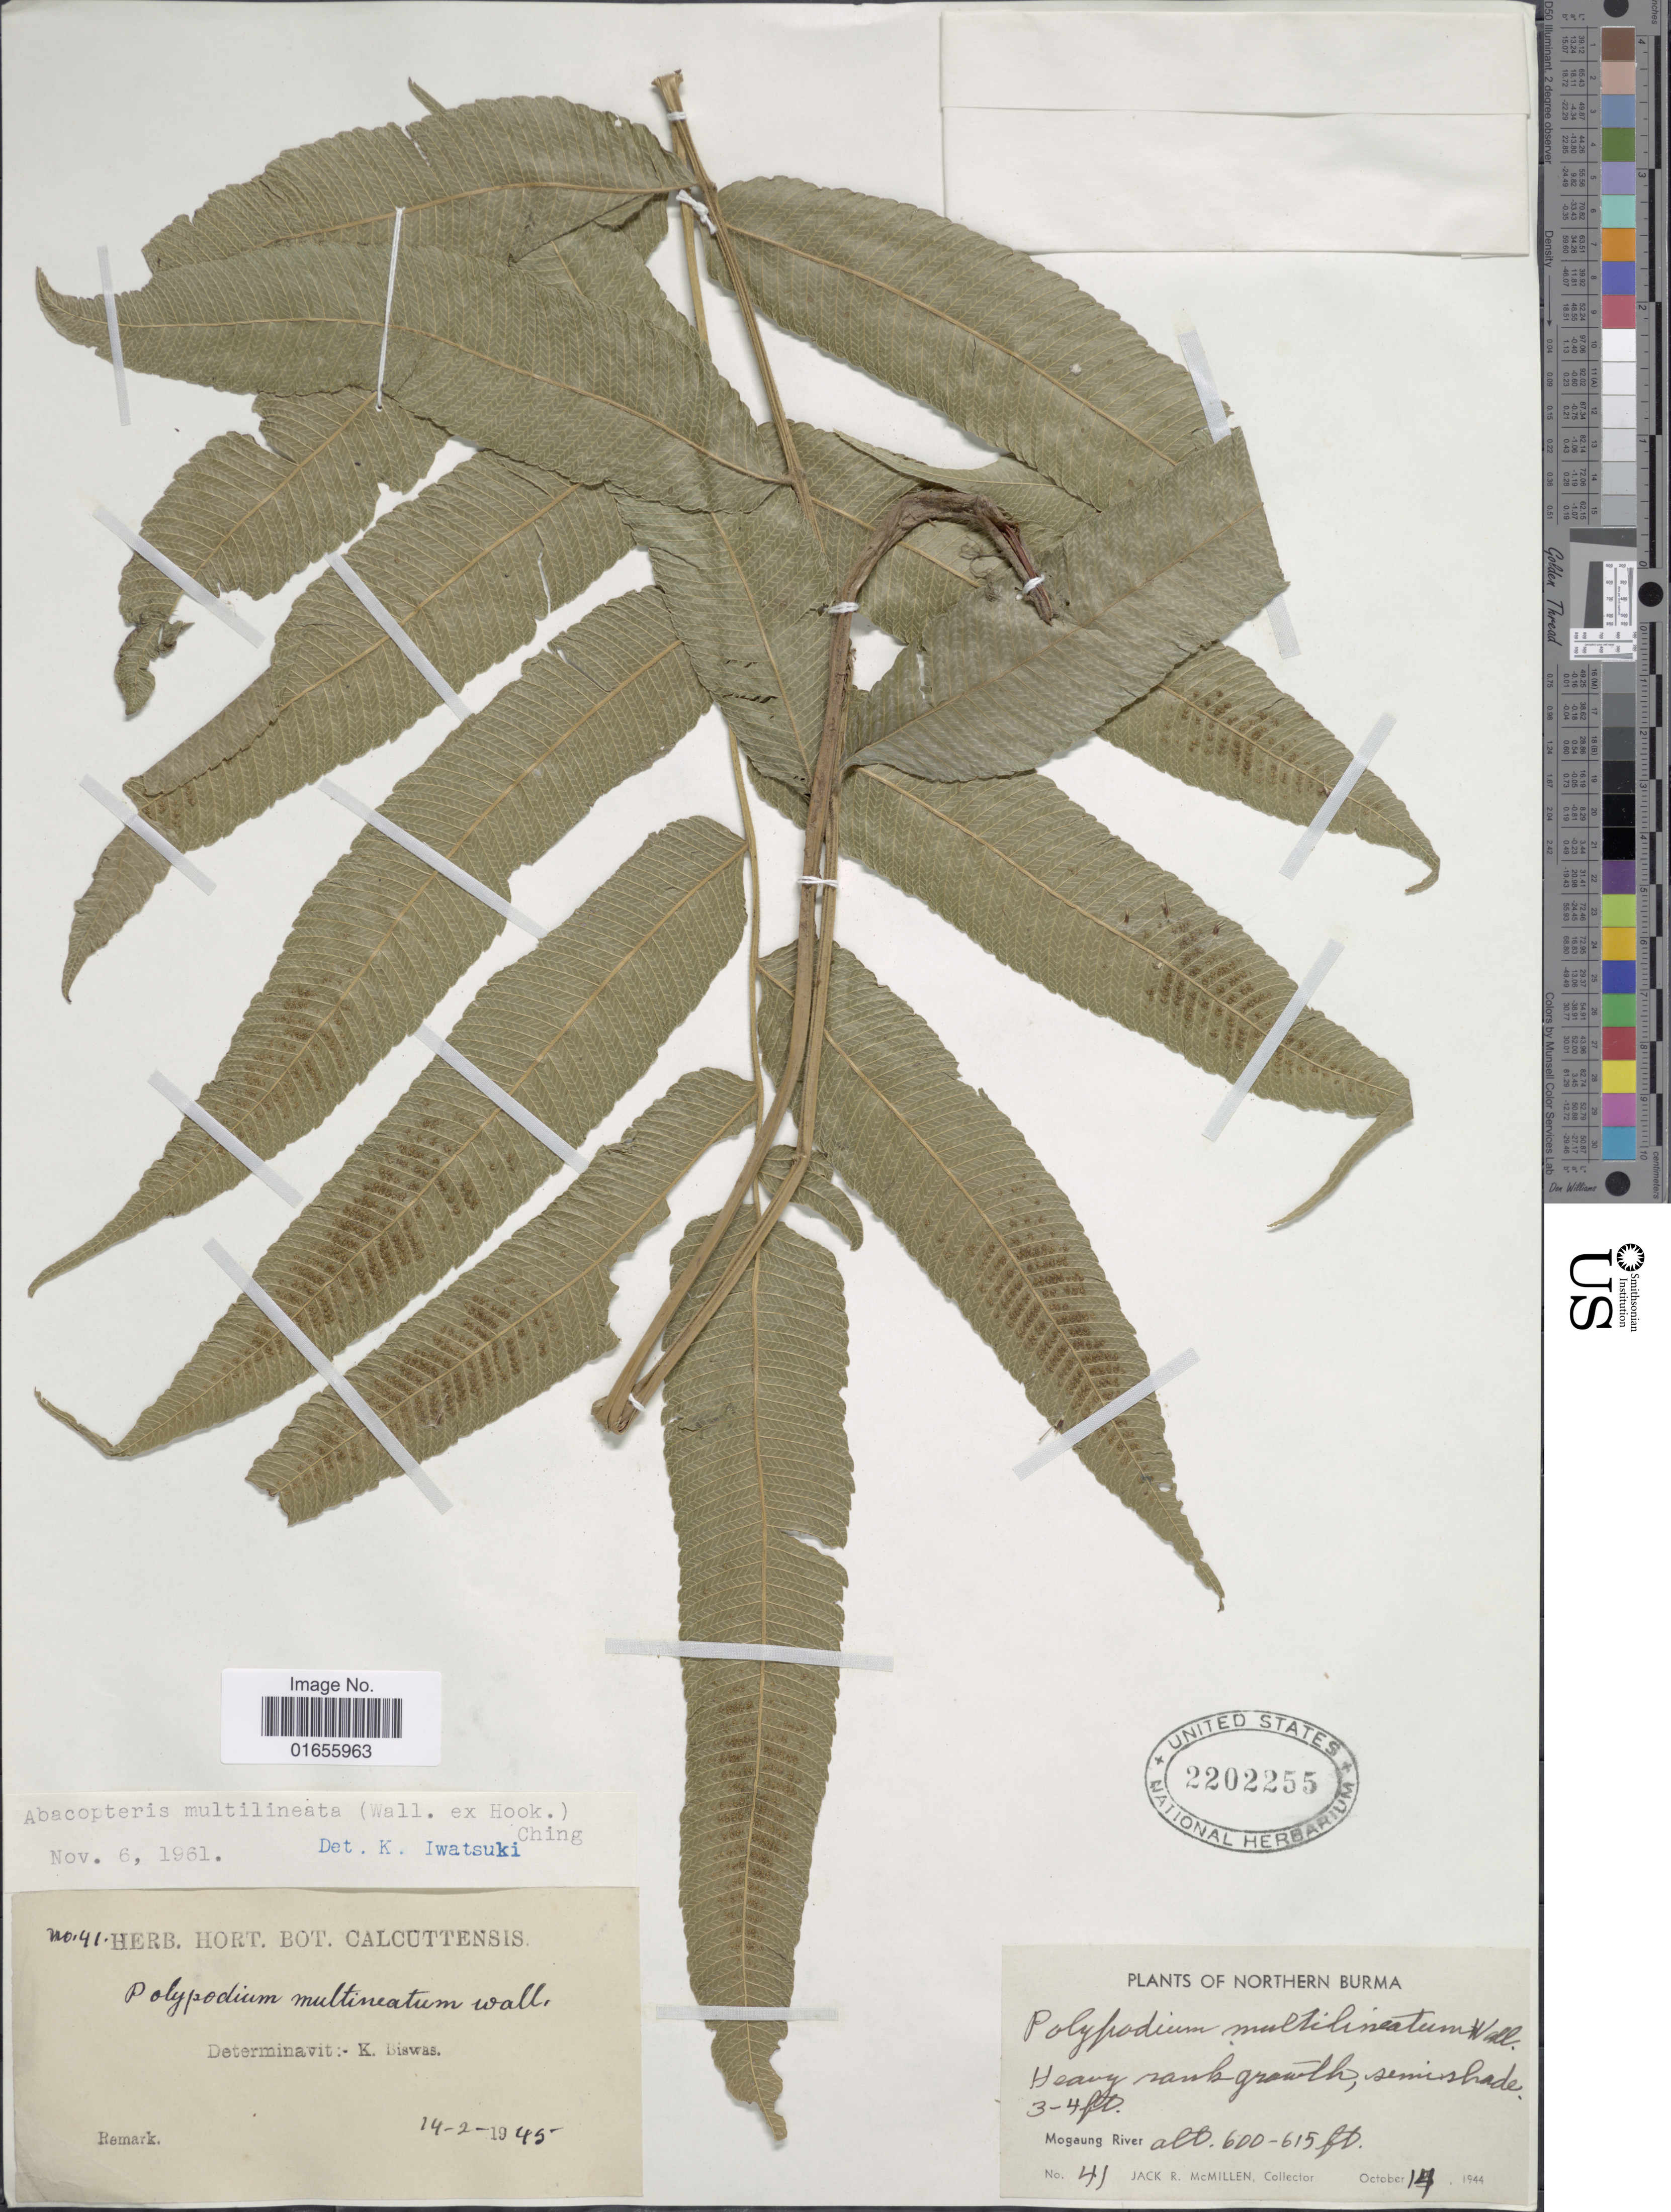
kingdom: Plantae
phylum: Tracheophyta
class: Polypodiopsida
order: Polypodiales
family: Thelypteridaceae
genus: Pronephrium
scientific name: Pronephrium nudatum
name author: (Roxb.) Holttum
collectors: J. McMillen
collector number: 41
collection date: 1944-10-14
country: Myanmar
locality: Northern Burma, Mogaung River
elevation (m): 183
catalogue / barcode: US 2202255